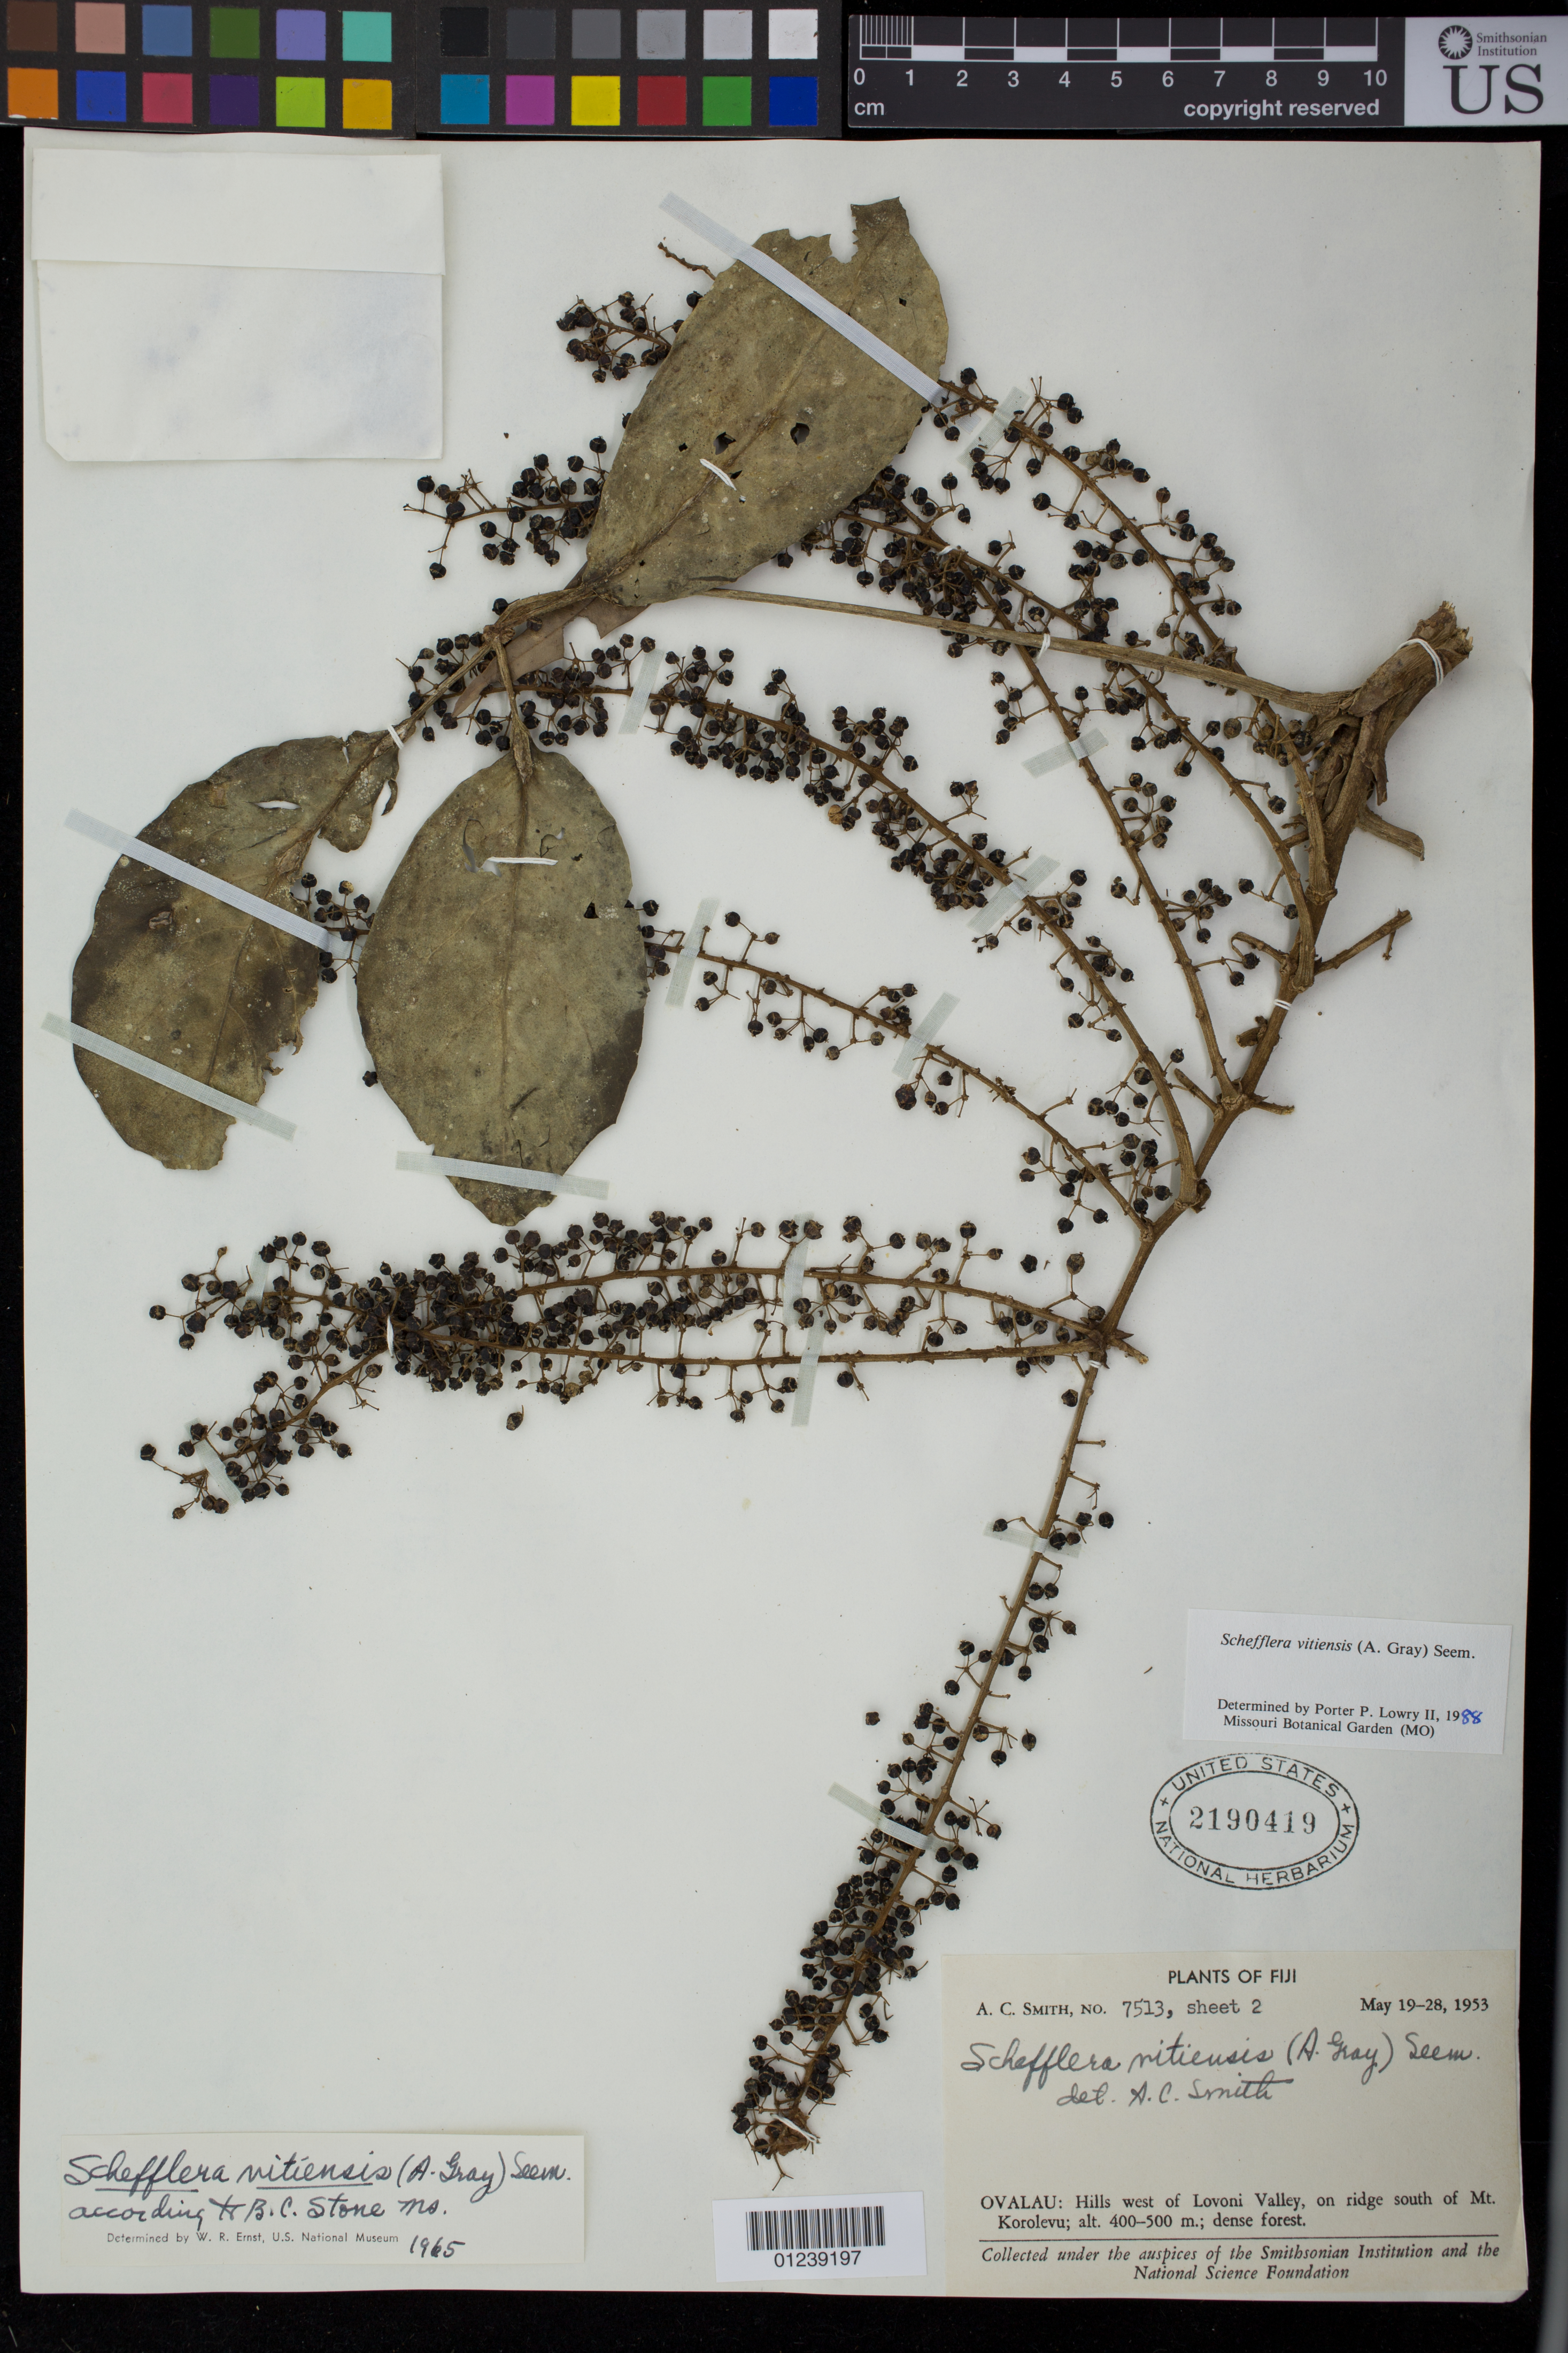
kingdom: Plantae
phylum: Tracheophyta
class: Magnoliopsida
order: Apiales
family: Araliaceae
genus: Schefflera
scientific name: Schefflera vitiensis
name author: (A. Gray) Seem.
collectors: A. C. Smith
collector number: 7513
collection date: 1953-05-19/1953-05-28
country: Fiji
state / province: Western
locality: Ovalau: Hills west of Lovoni Valley, on ridge south of Mt. Korolevu.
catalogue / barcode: US 2190419